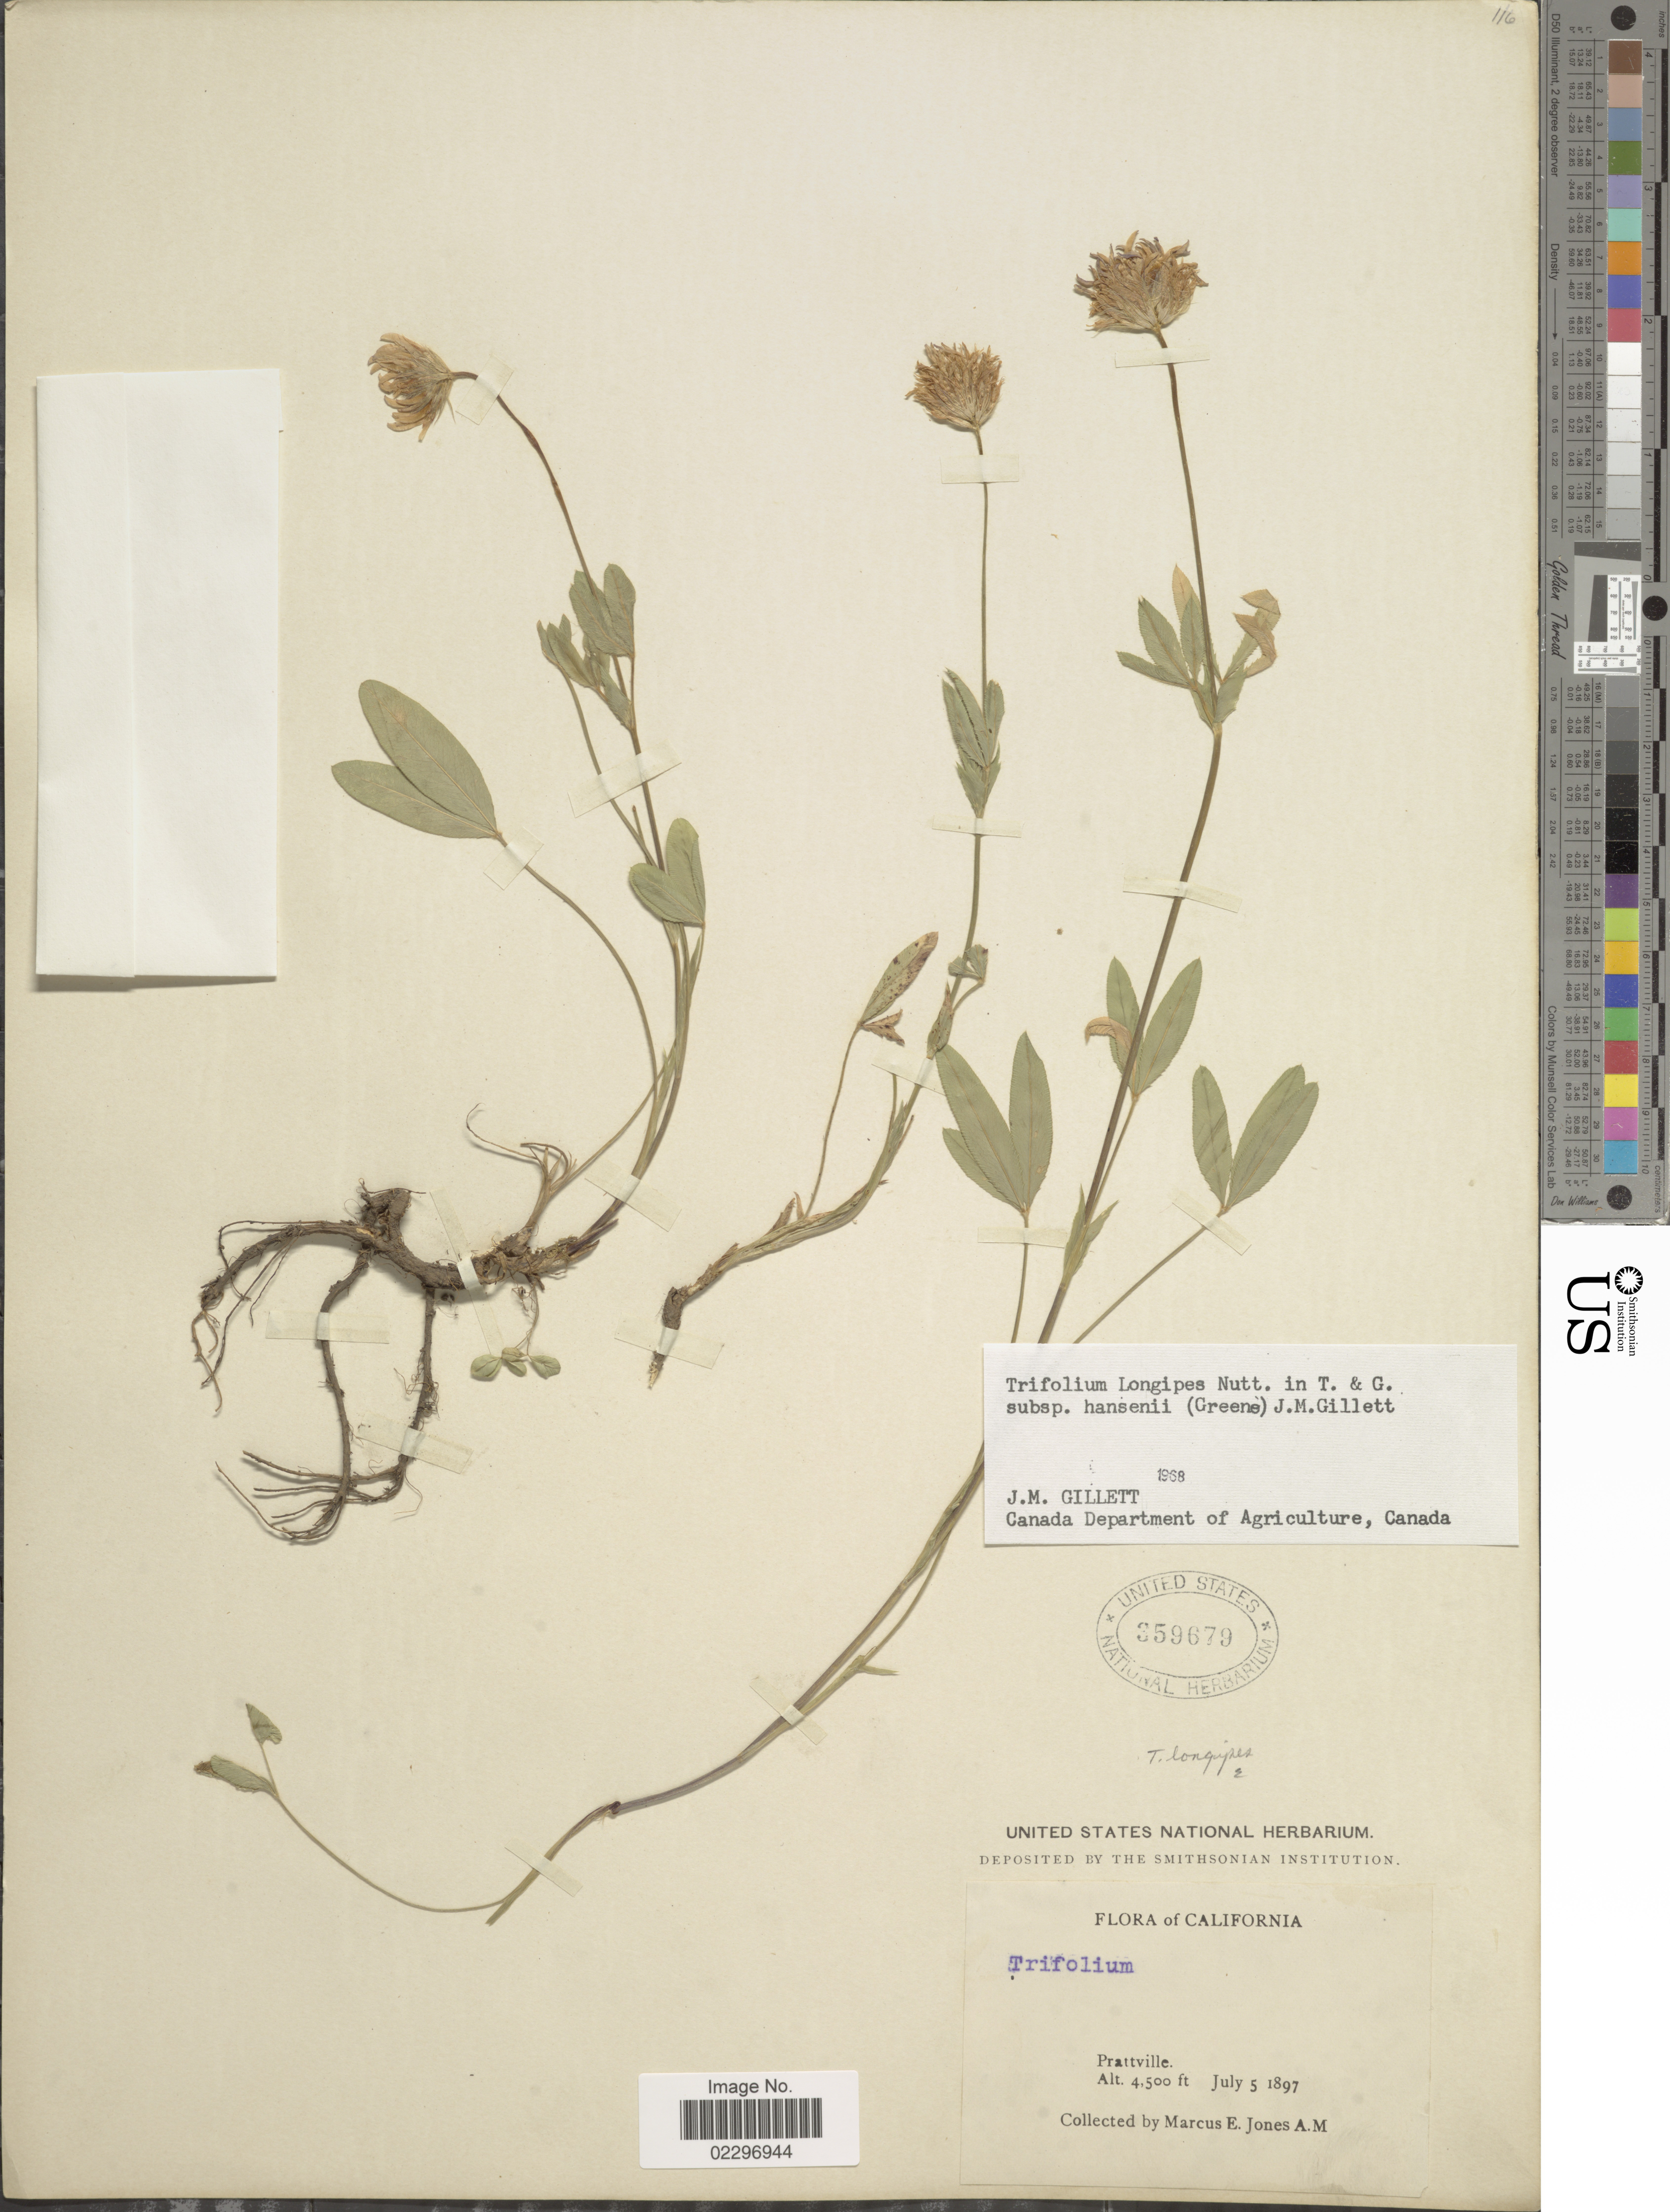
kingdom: Plantae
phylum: Tracheophyta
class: Magnoliopsida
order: Fabales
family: Fabaceae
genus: Trifolium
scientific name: Trifolium longipes subsp. hansenii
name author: (Greene) J.M. Gillett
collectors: M. E. Jones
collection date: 1897-07-05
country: United States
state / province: California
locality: Pratville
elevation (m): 1372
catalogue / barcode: US 359679